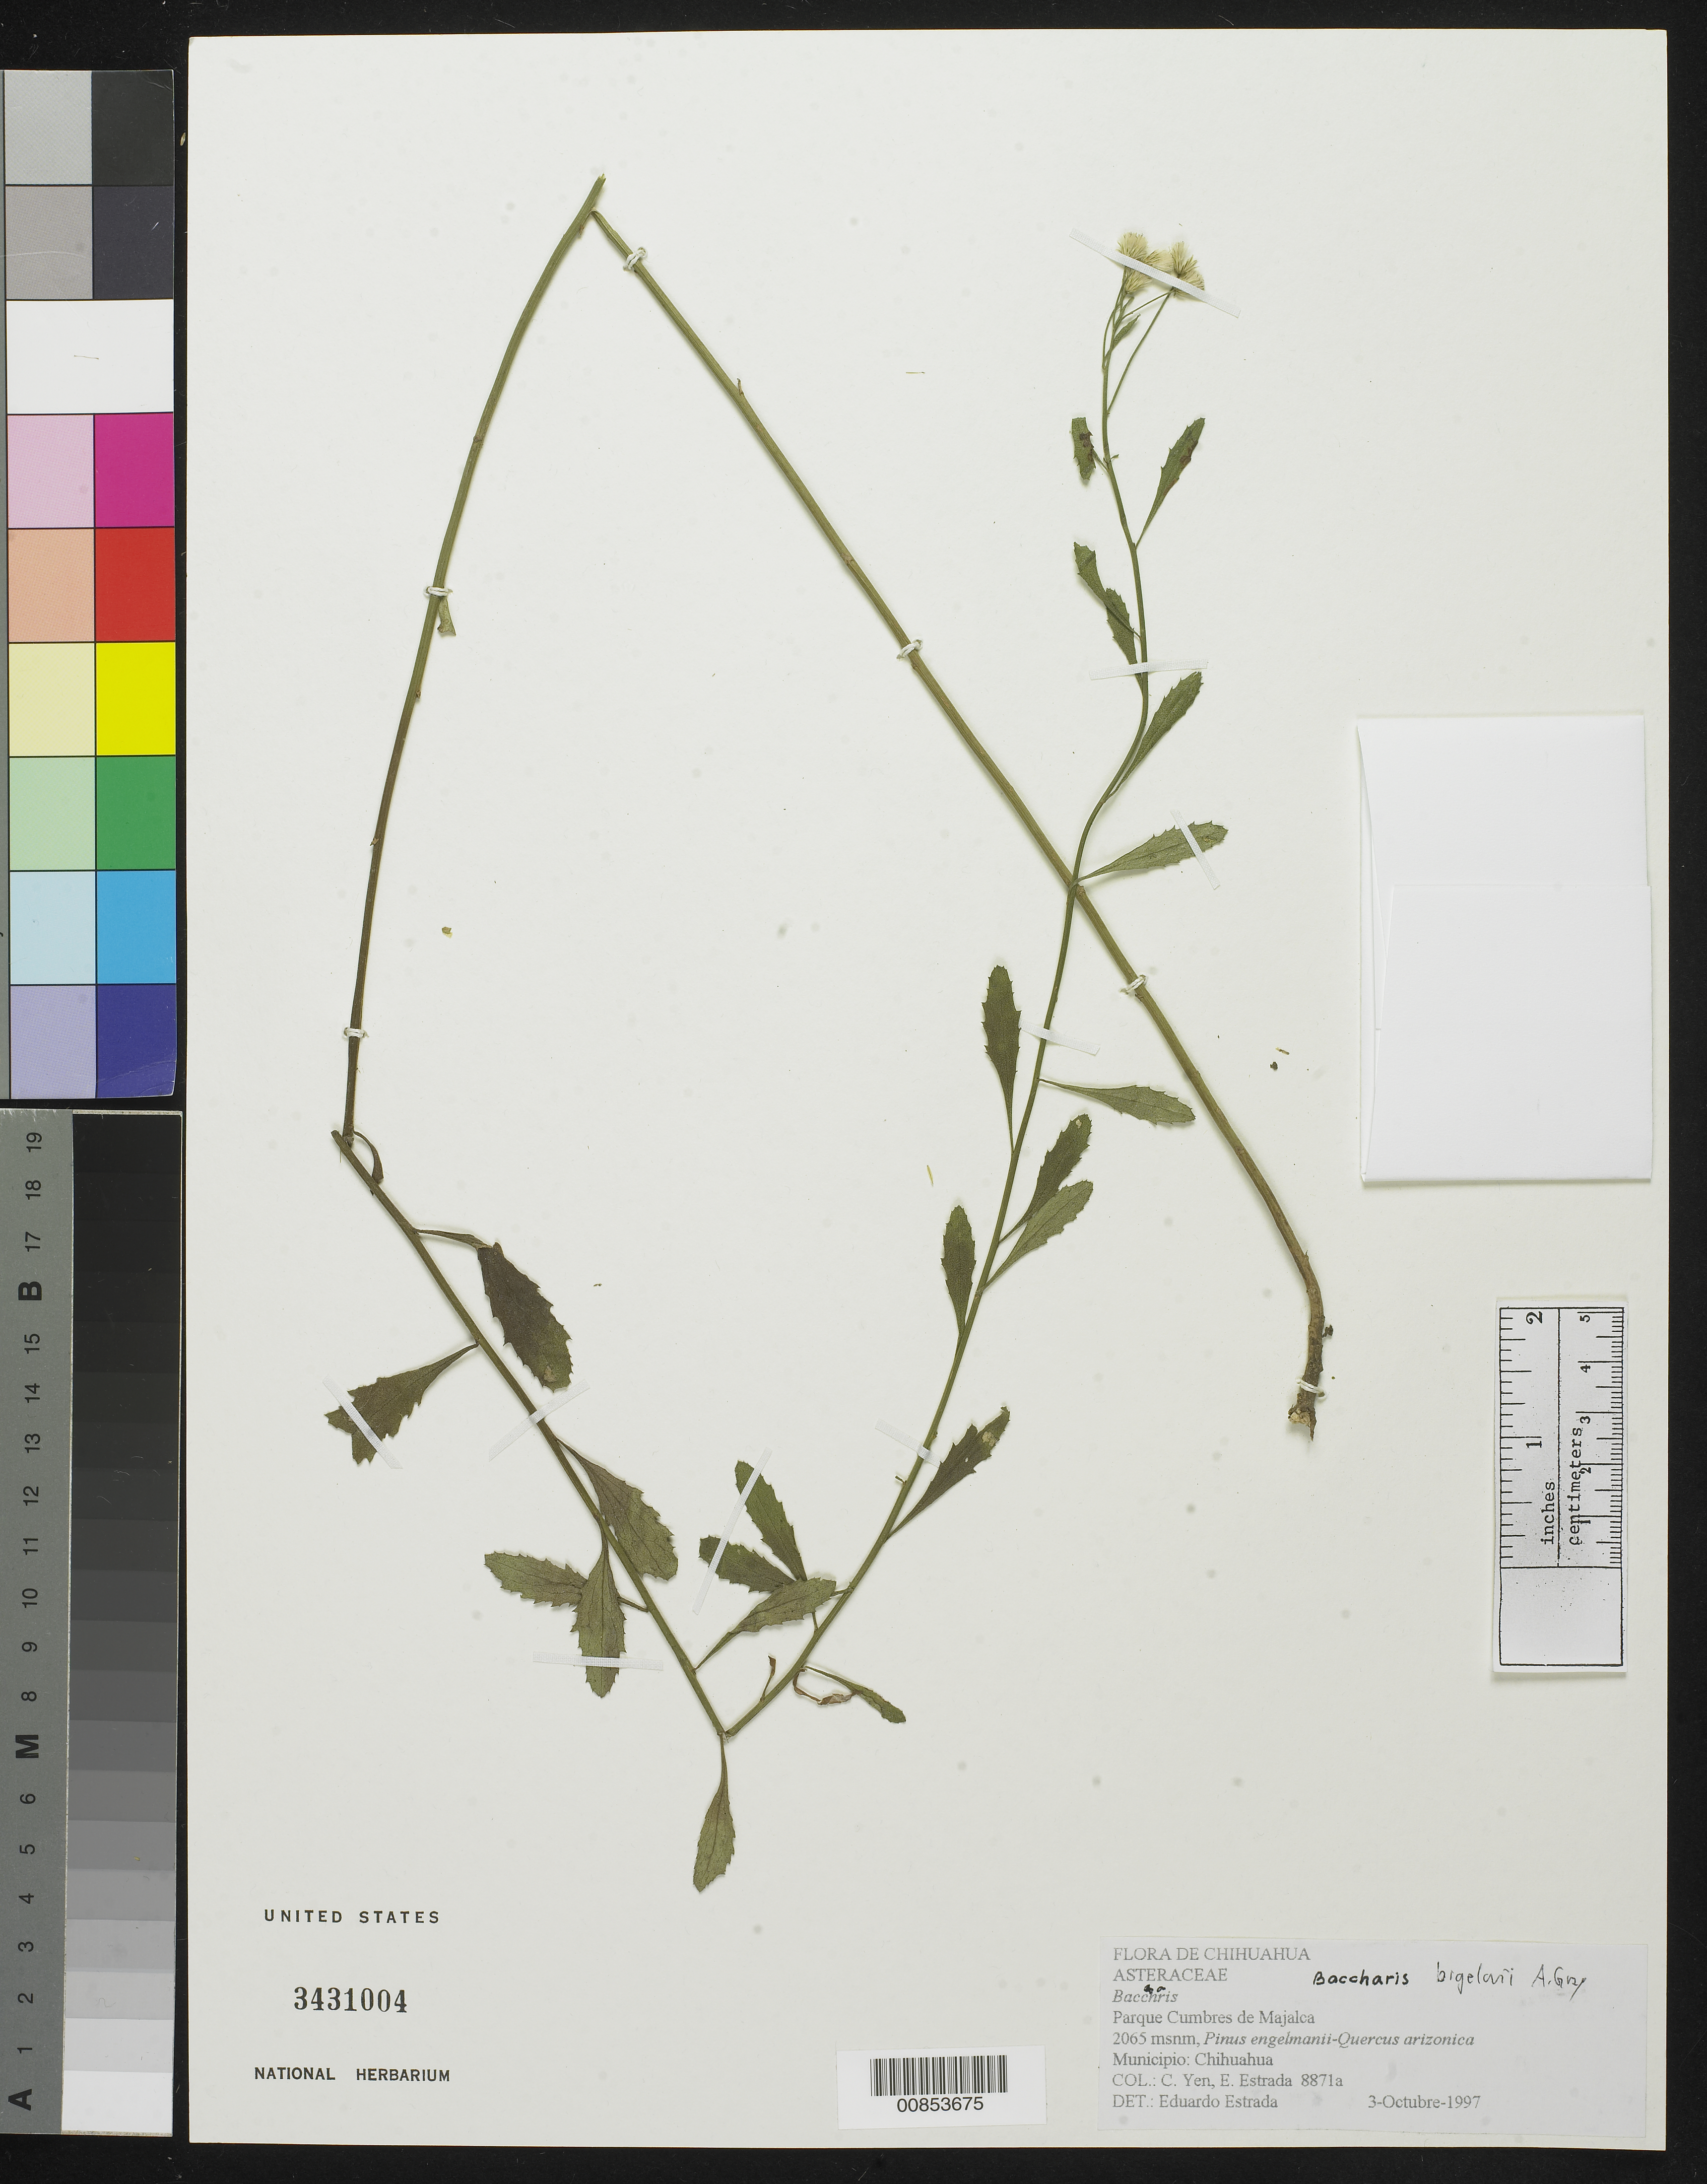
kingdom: Plantae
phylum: Tracheophyta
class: Magnoliopsida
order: Asterales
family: Asteraceae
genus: Baccharis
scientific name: Baccharis bigelovii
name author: A. Gray in Torr.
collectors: Y. C. Yang & E. Estrada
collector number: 8871a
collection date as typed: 03 Oct 1997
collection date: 1997-10-03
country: Mexico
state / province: Chihuahua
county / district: Chihuahua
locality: Parque Cumbres de Majalca.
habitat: Pinus engelmanii-Quercus arizonica.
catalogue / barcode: US 3431004